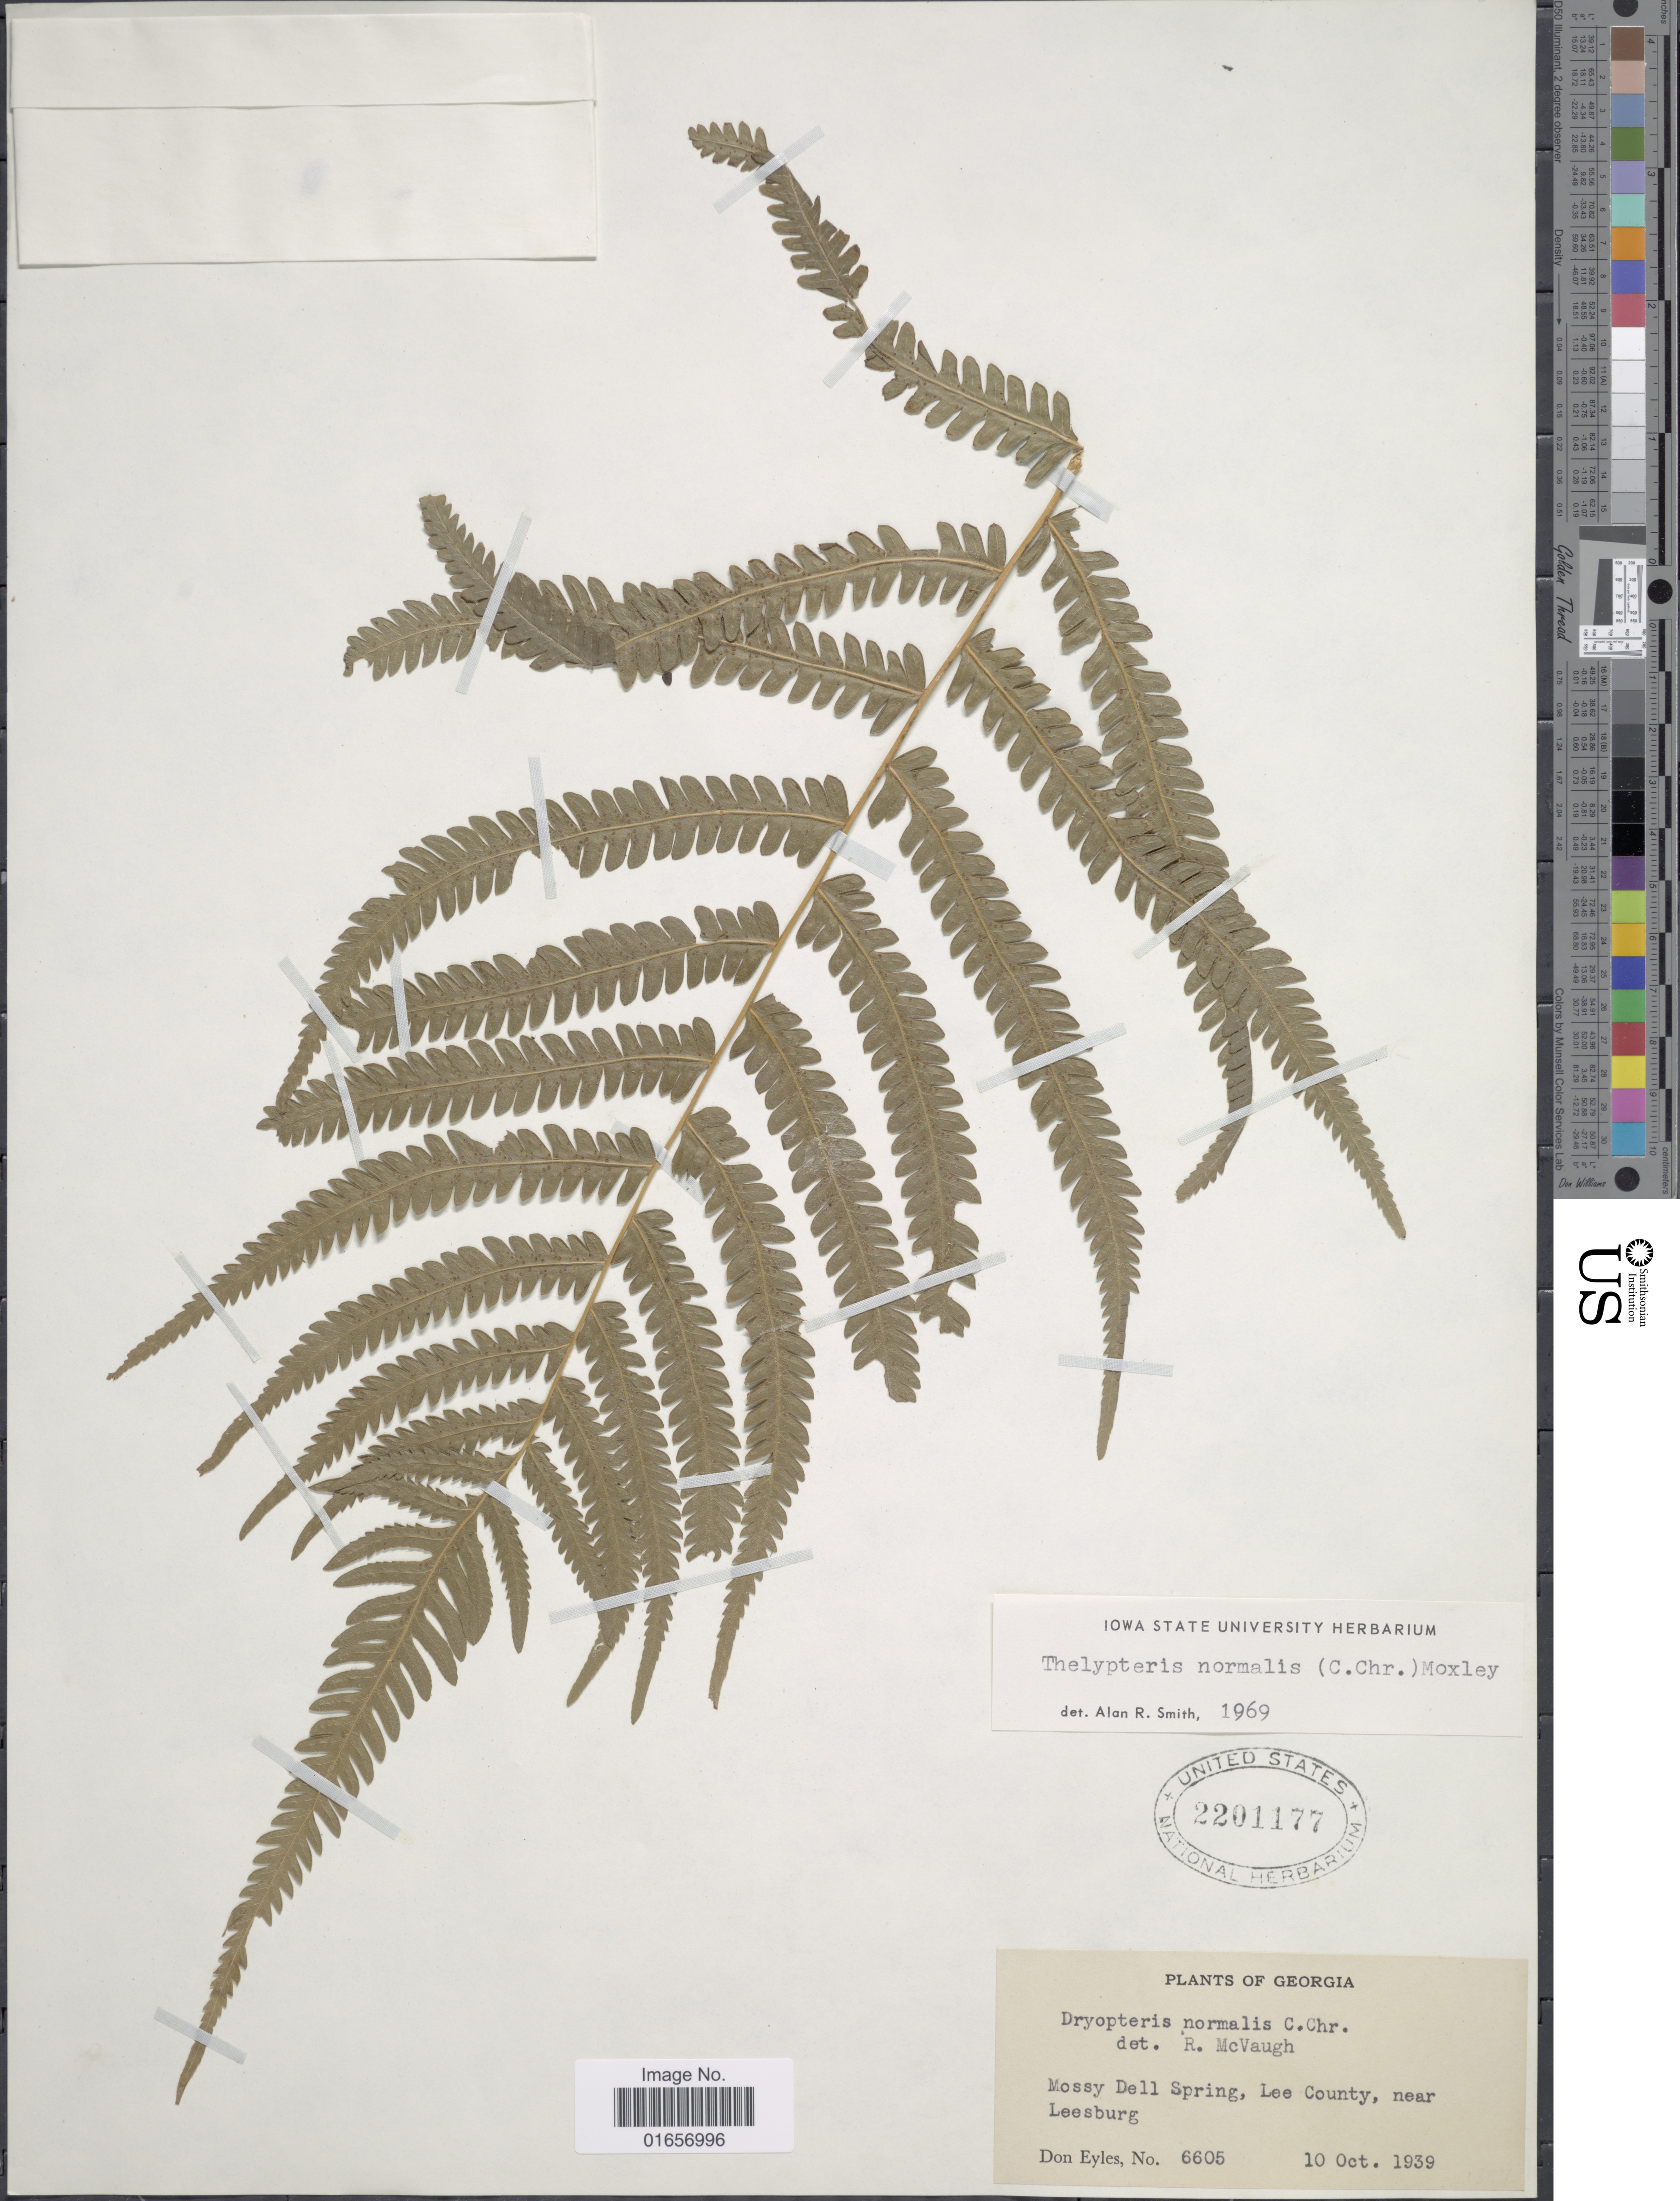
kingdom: Plantae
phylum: Tracheophyta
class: Polypodiopsida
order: Polypodiales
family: Thelypteridaceae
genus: Christella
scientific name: Christella kunthii comb. ined.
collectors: D. Eyles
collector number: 6605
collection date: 1939-10-10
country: United States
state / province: Georgia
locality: Mossy Dell Spring, Lee County, near Leesburg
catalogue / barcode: US 2201177